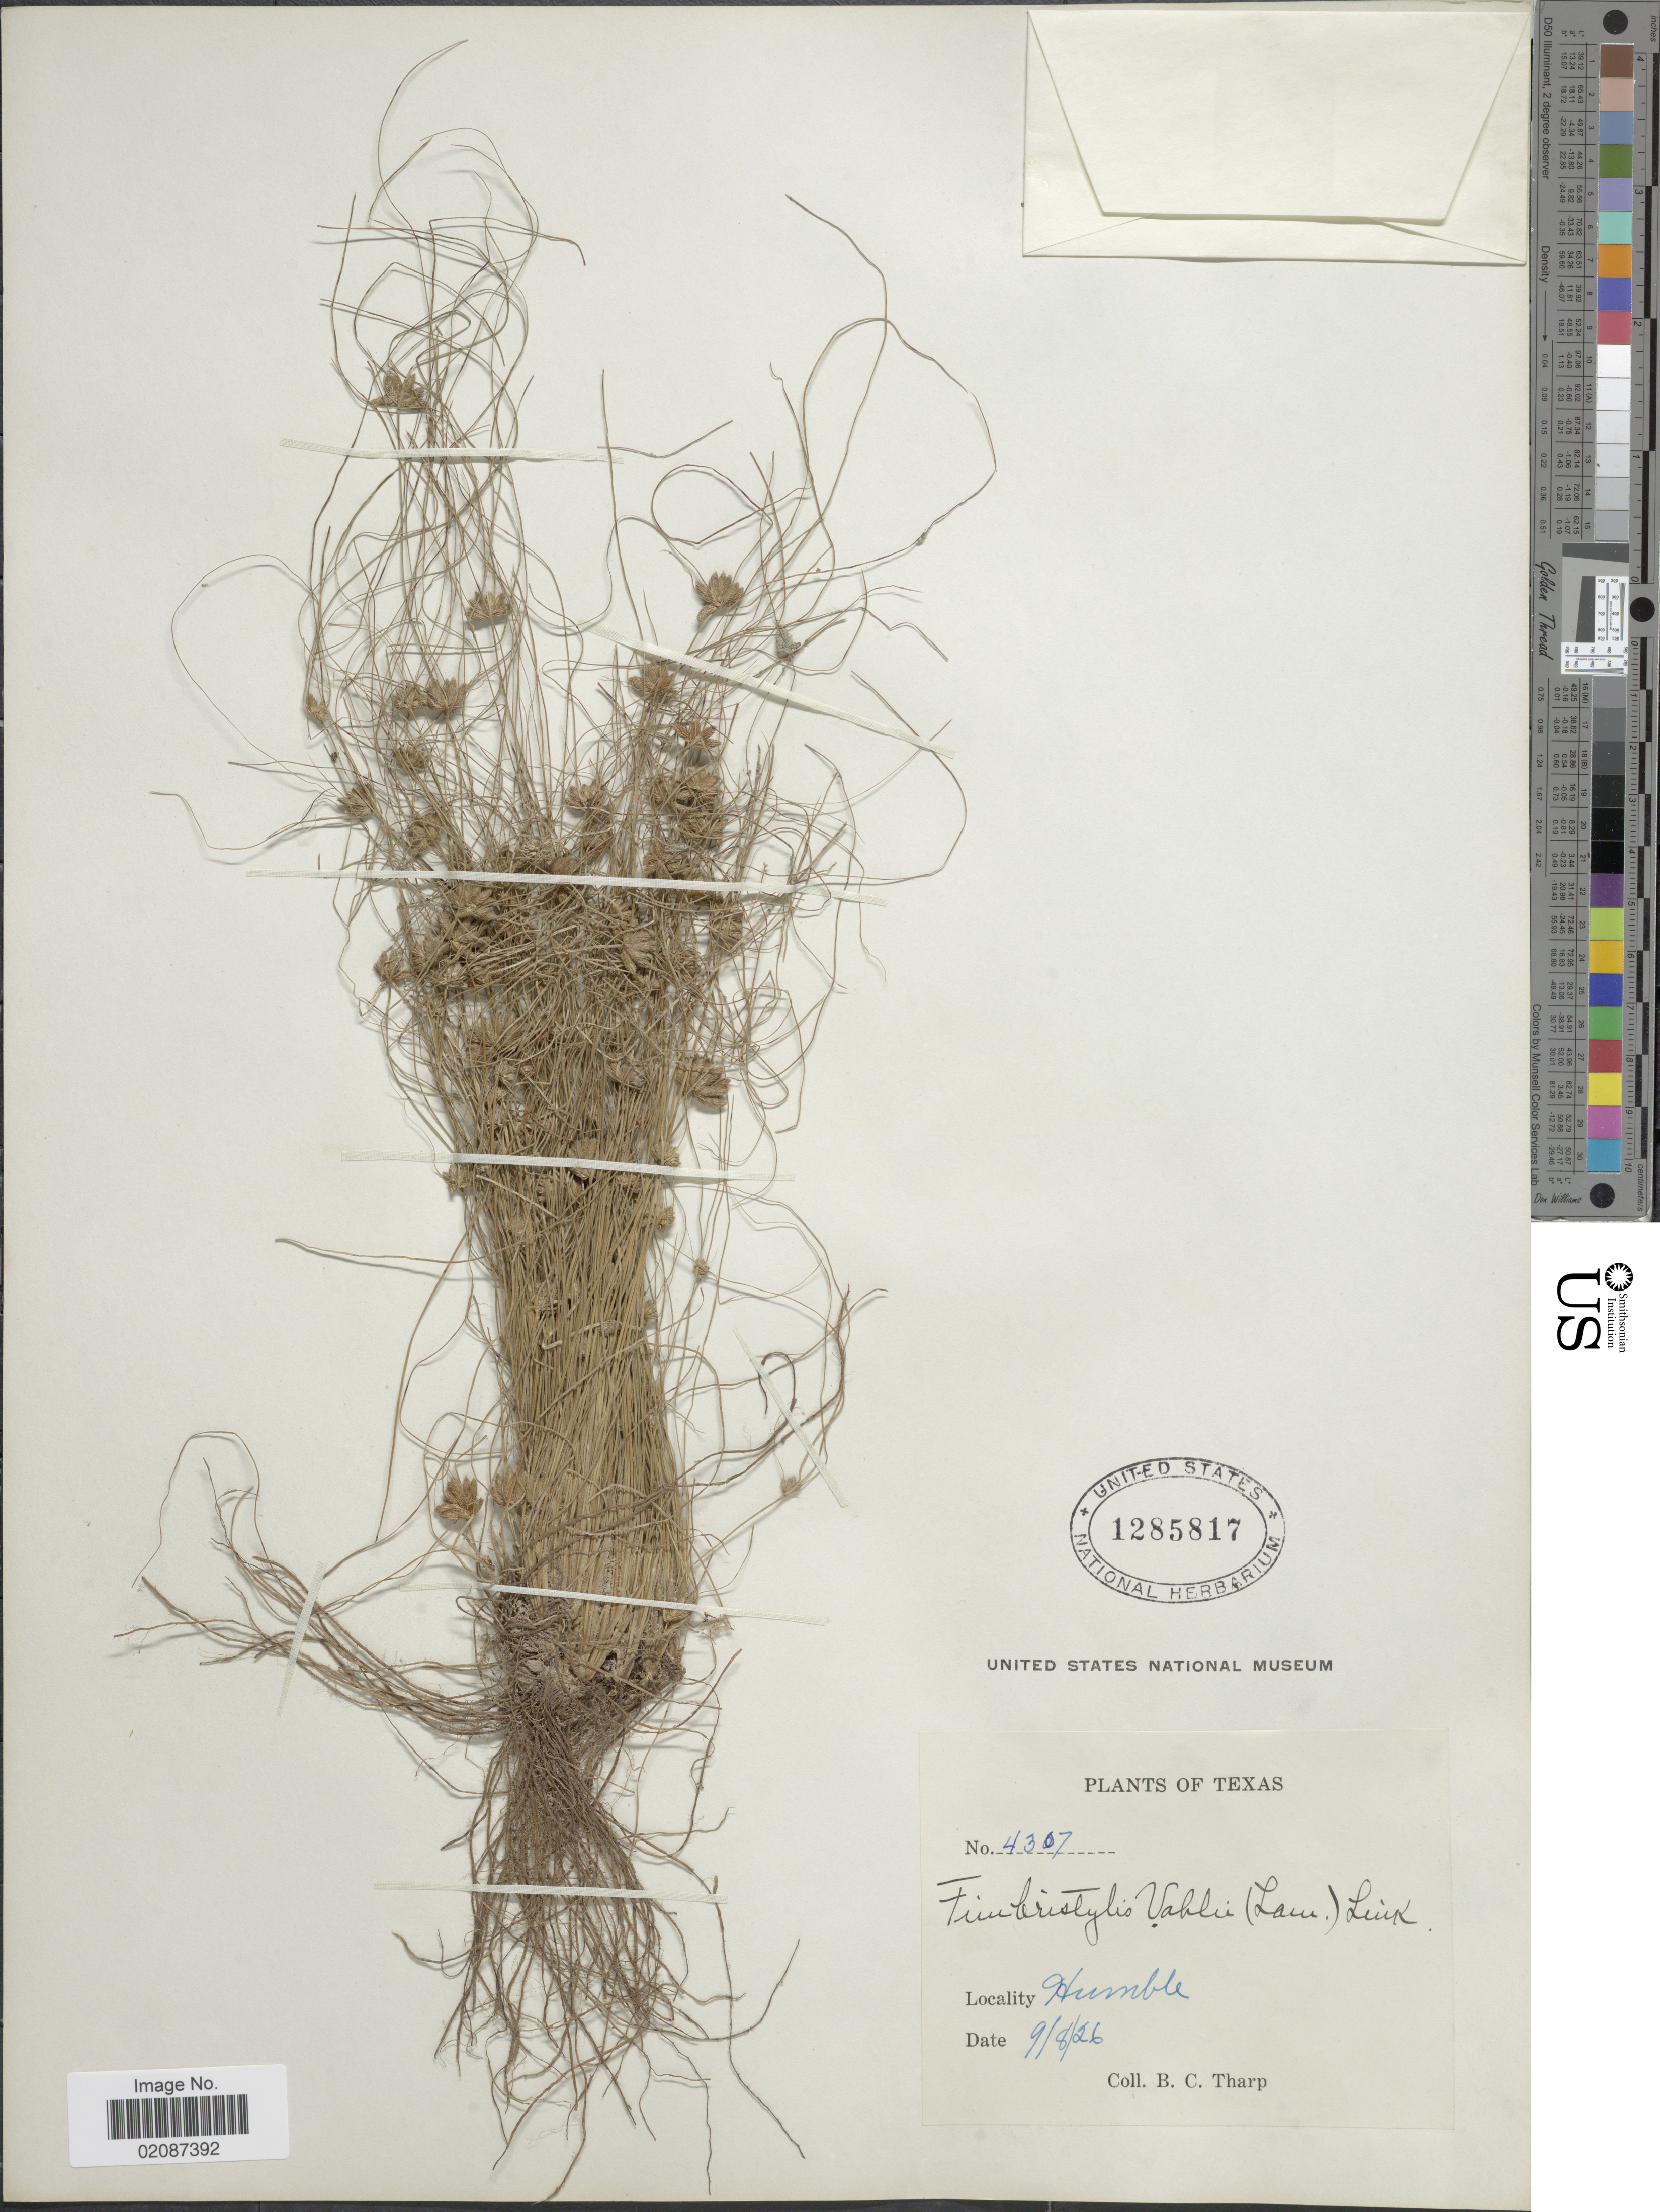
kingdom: Plantae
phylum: Tracheophyta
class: Liliopsida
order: Poales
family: Cyperaceae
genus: Fimbristylis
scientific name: Fimbristylis vahlii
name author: (Lam.) Link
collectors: B. C. Tharp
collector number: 4307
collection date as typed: Transcribed d/m/y: 8/9/26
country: United States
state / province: Texas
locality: Humbkle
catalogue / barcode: US 1285817